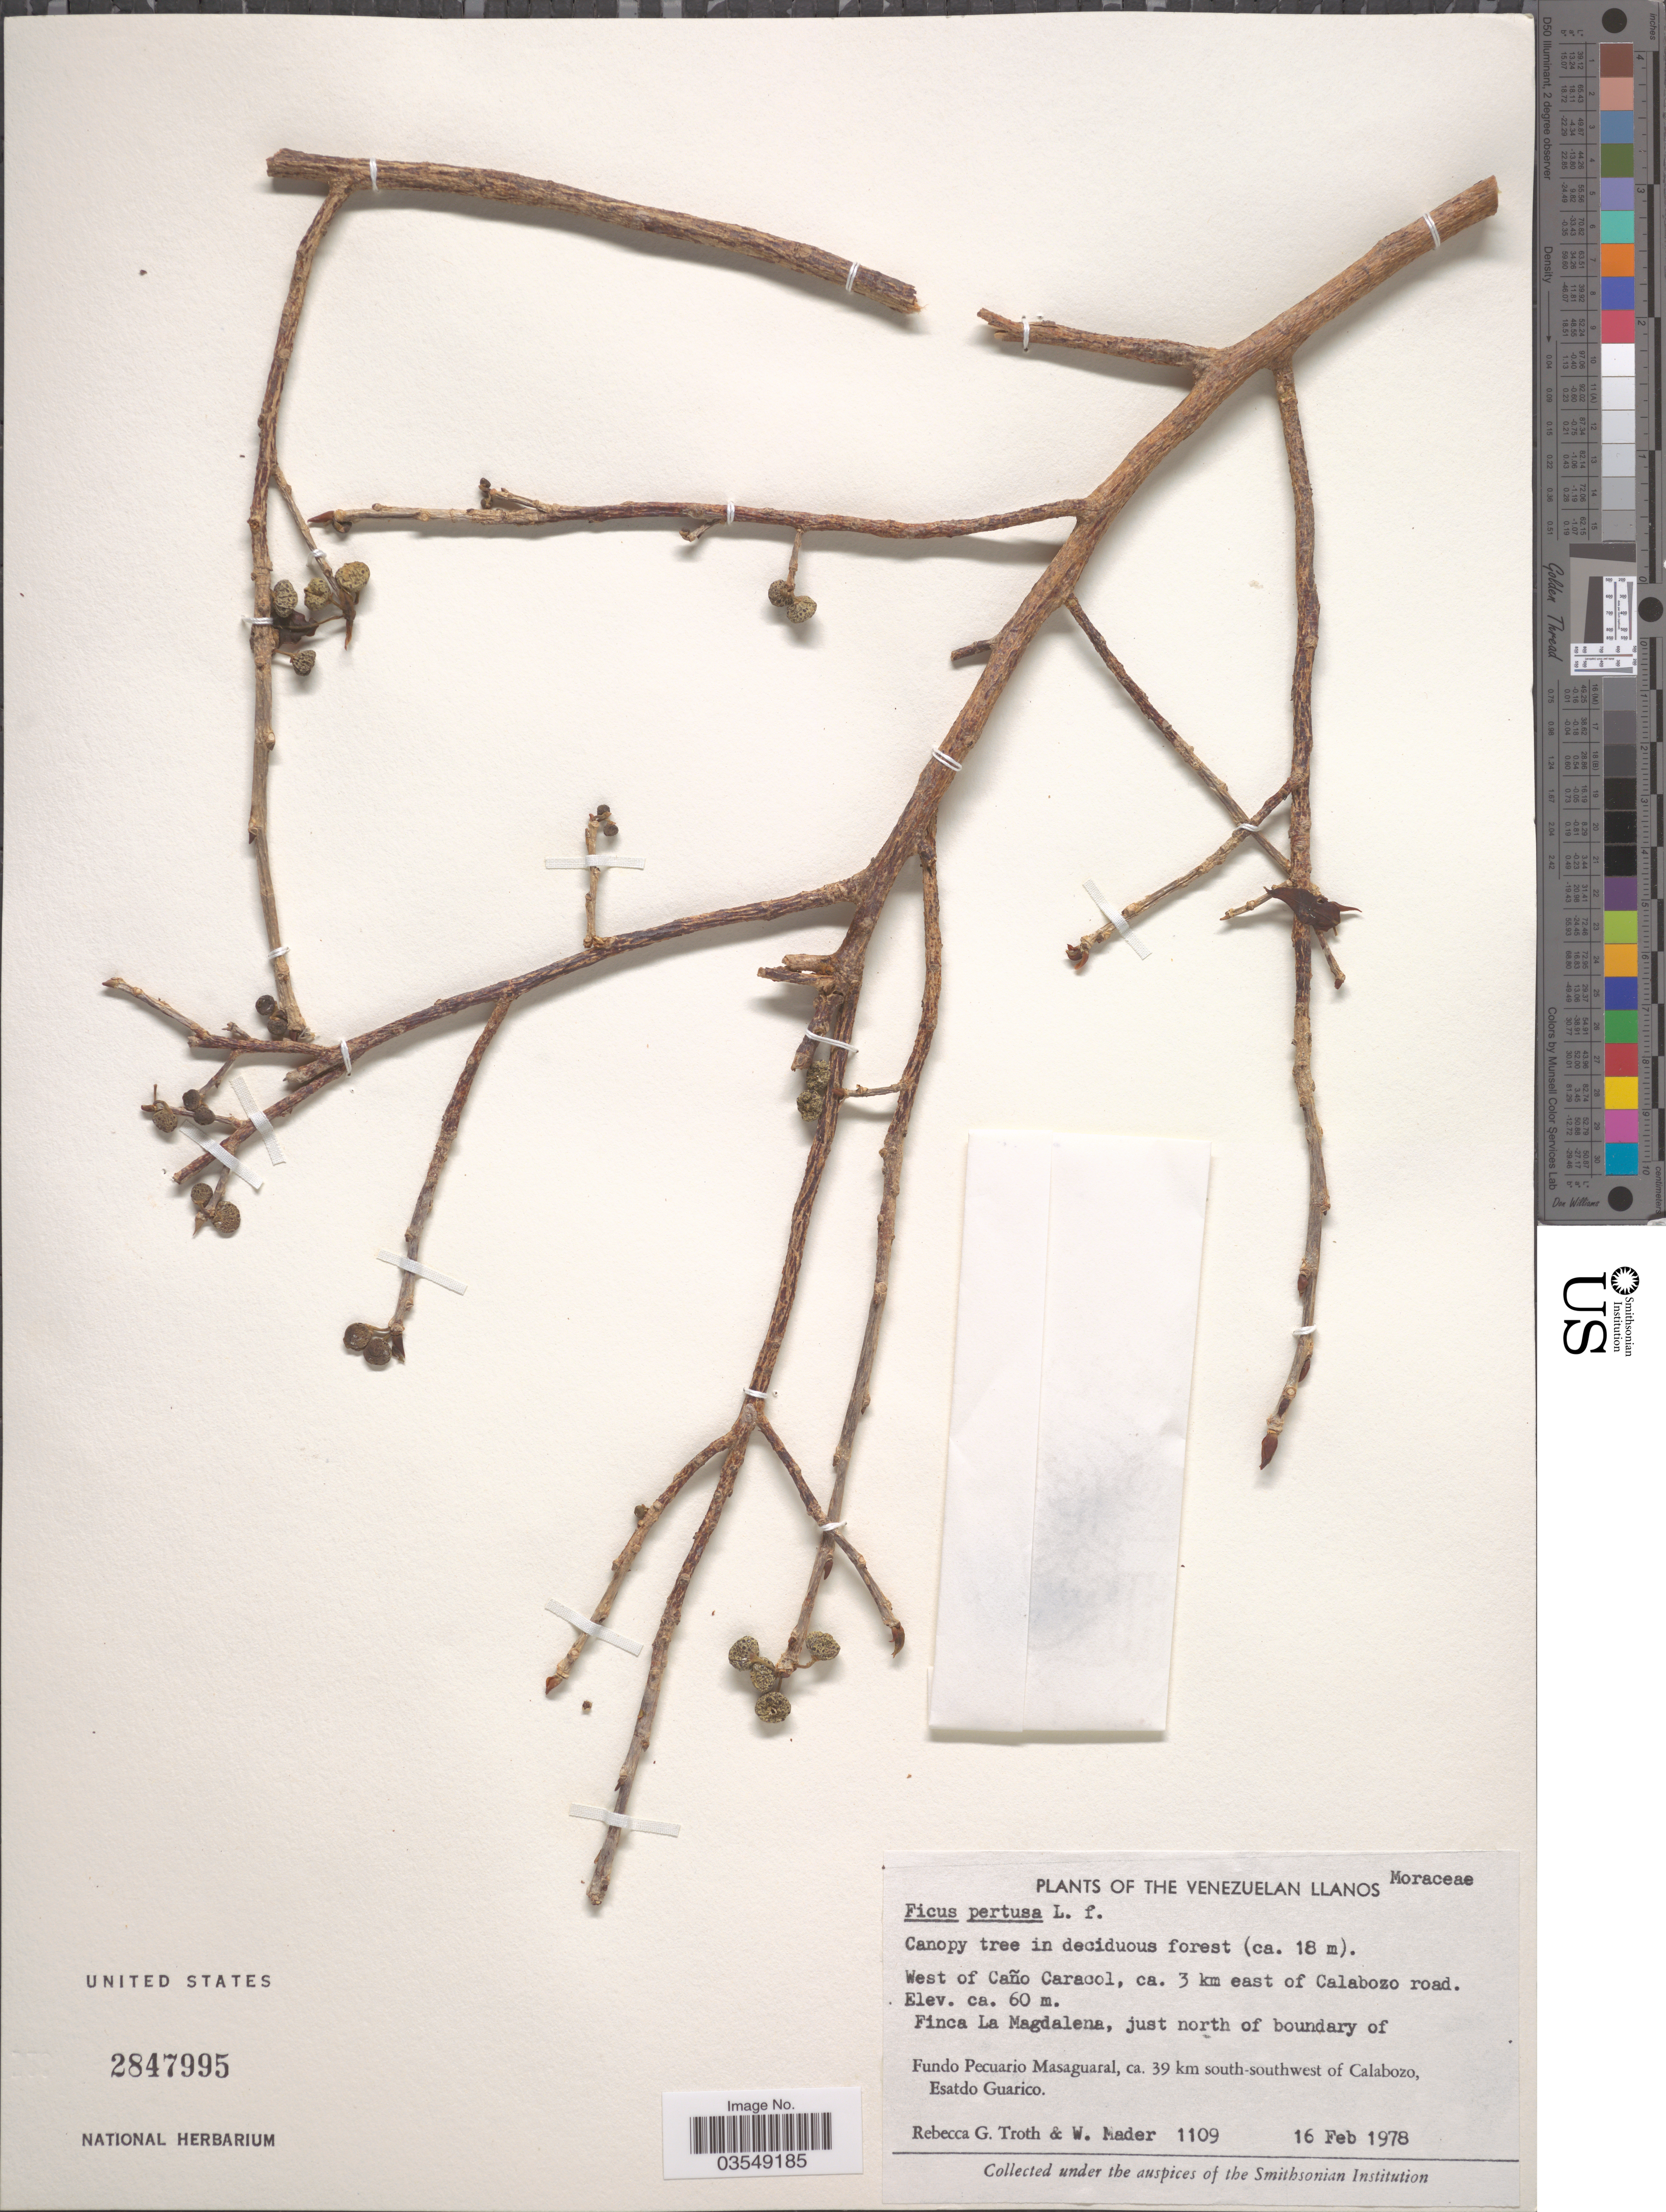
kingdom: Plantae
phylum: Tracheophyta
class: Magnoliopsida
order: Rosales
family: Moraceae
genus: Ficus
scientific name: Ficus pertusa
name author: L. f.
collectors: R. Troth & W. Mader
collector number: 1109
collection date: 1978-02-16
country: Venezuela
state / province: Guarico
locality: The Venezuelan Llanos. West of Caño Caracol, ca. 3 km east of Calabozo road. Finca La Magdalena, just north of boundary of Fundo Pecuario Masaguaral, ca. 39 km south-southwest of Calabozo.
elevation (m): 60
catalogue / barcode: US 2847995